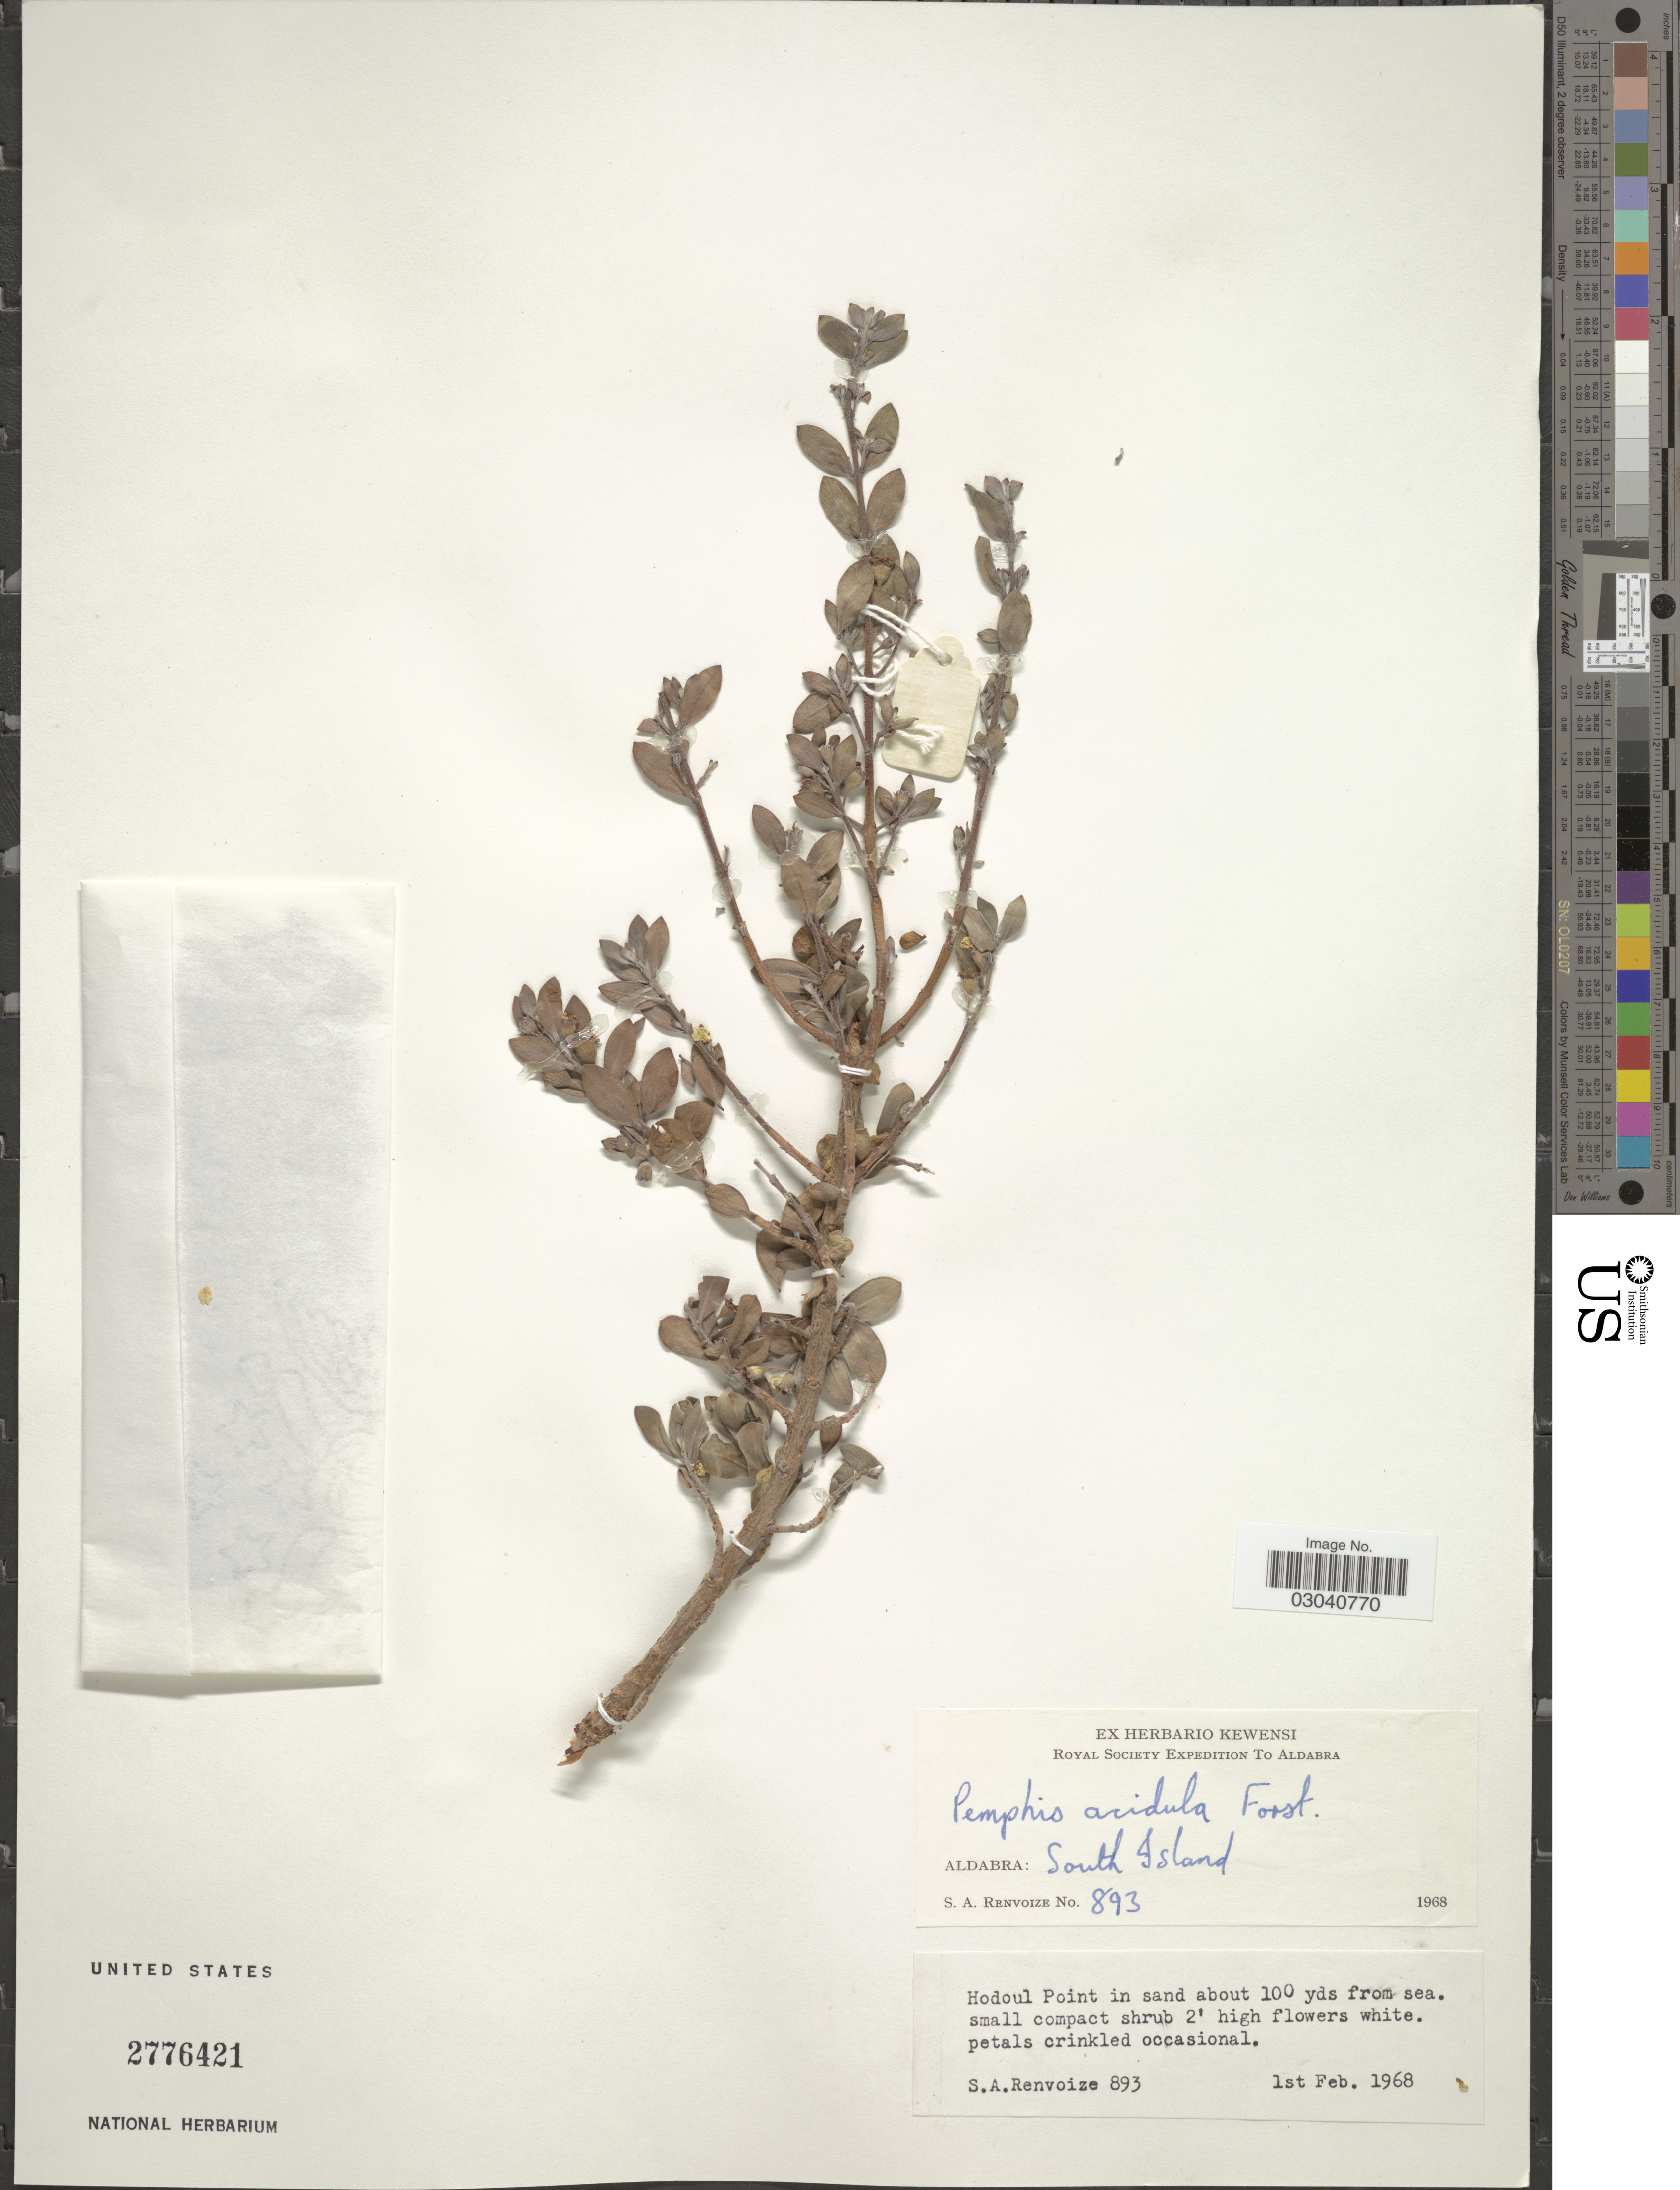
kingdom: Plantae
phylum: Tracheophyta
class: Magnoliopsida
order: Myrtales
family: Lythraceae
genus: Pemphis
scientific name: Pemphis acidula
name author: J.R. Forst. & G. Forst.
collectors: S. A. Renvoize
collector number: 893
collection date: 1968-02-01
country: Seychelles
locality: Aldabra: South Island. Hodoul Point in sand about 100 yds from sea.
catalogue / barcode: US 2776421